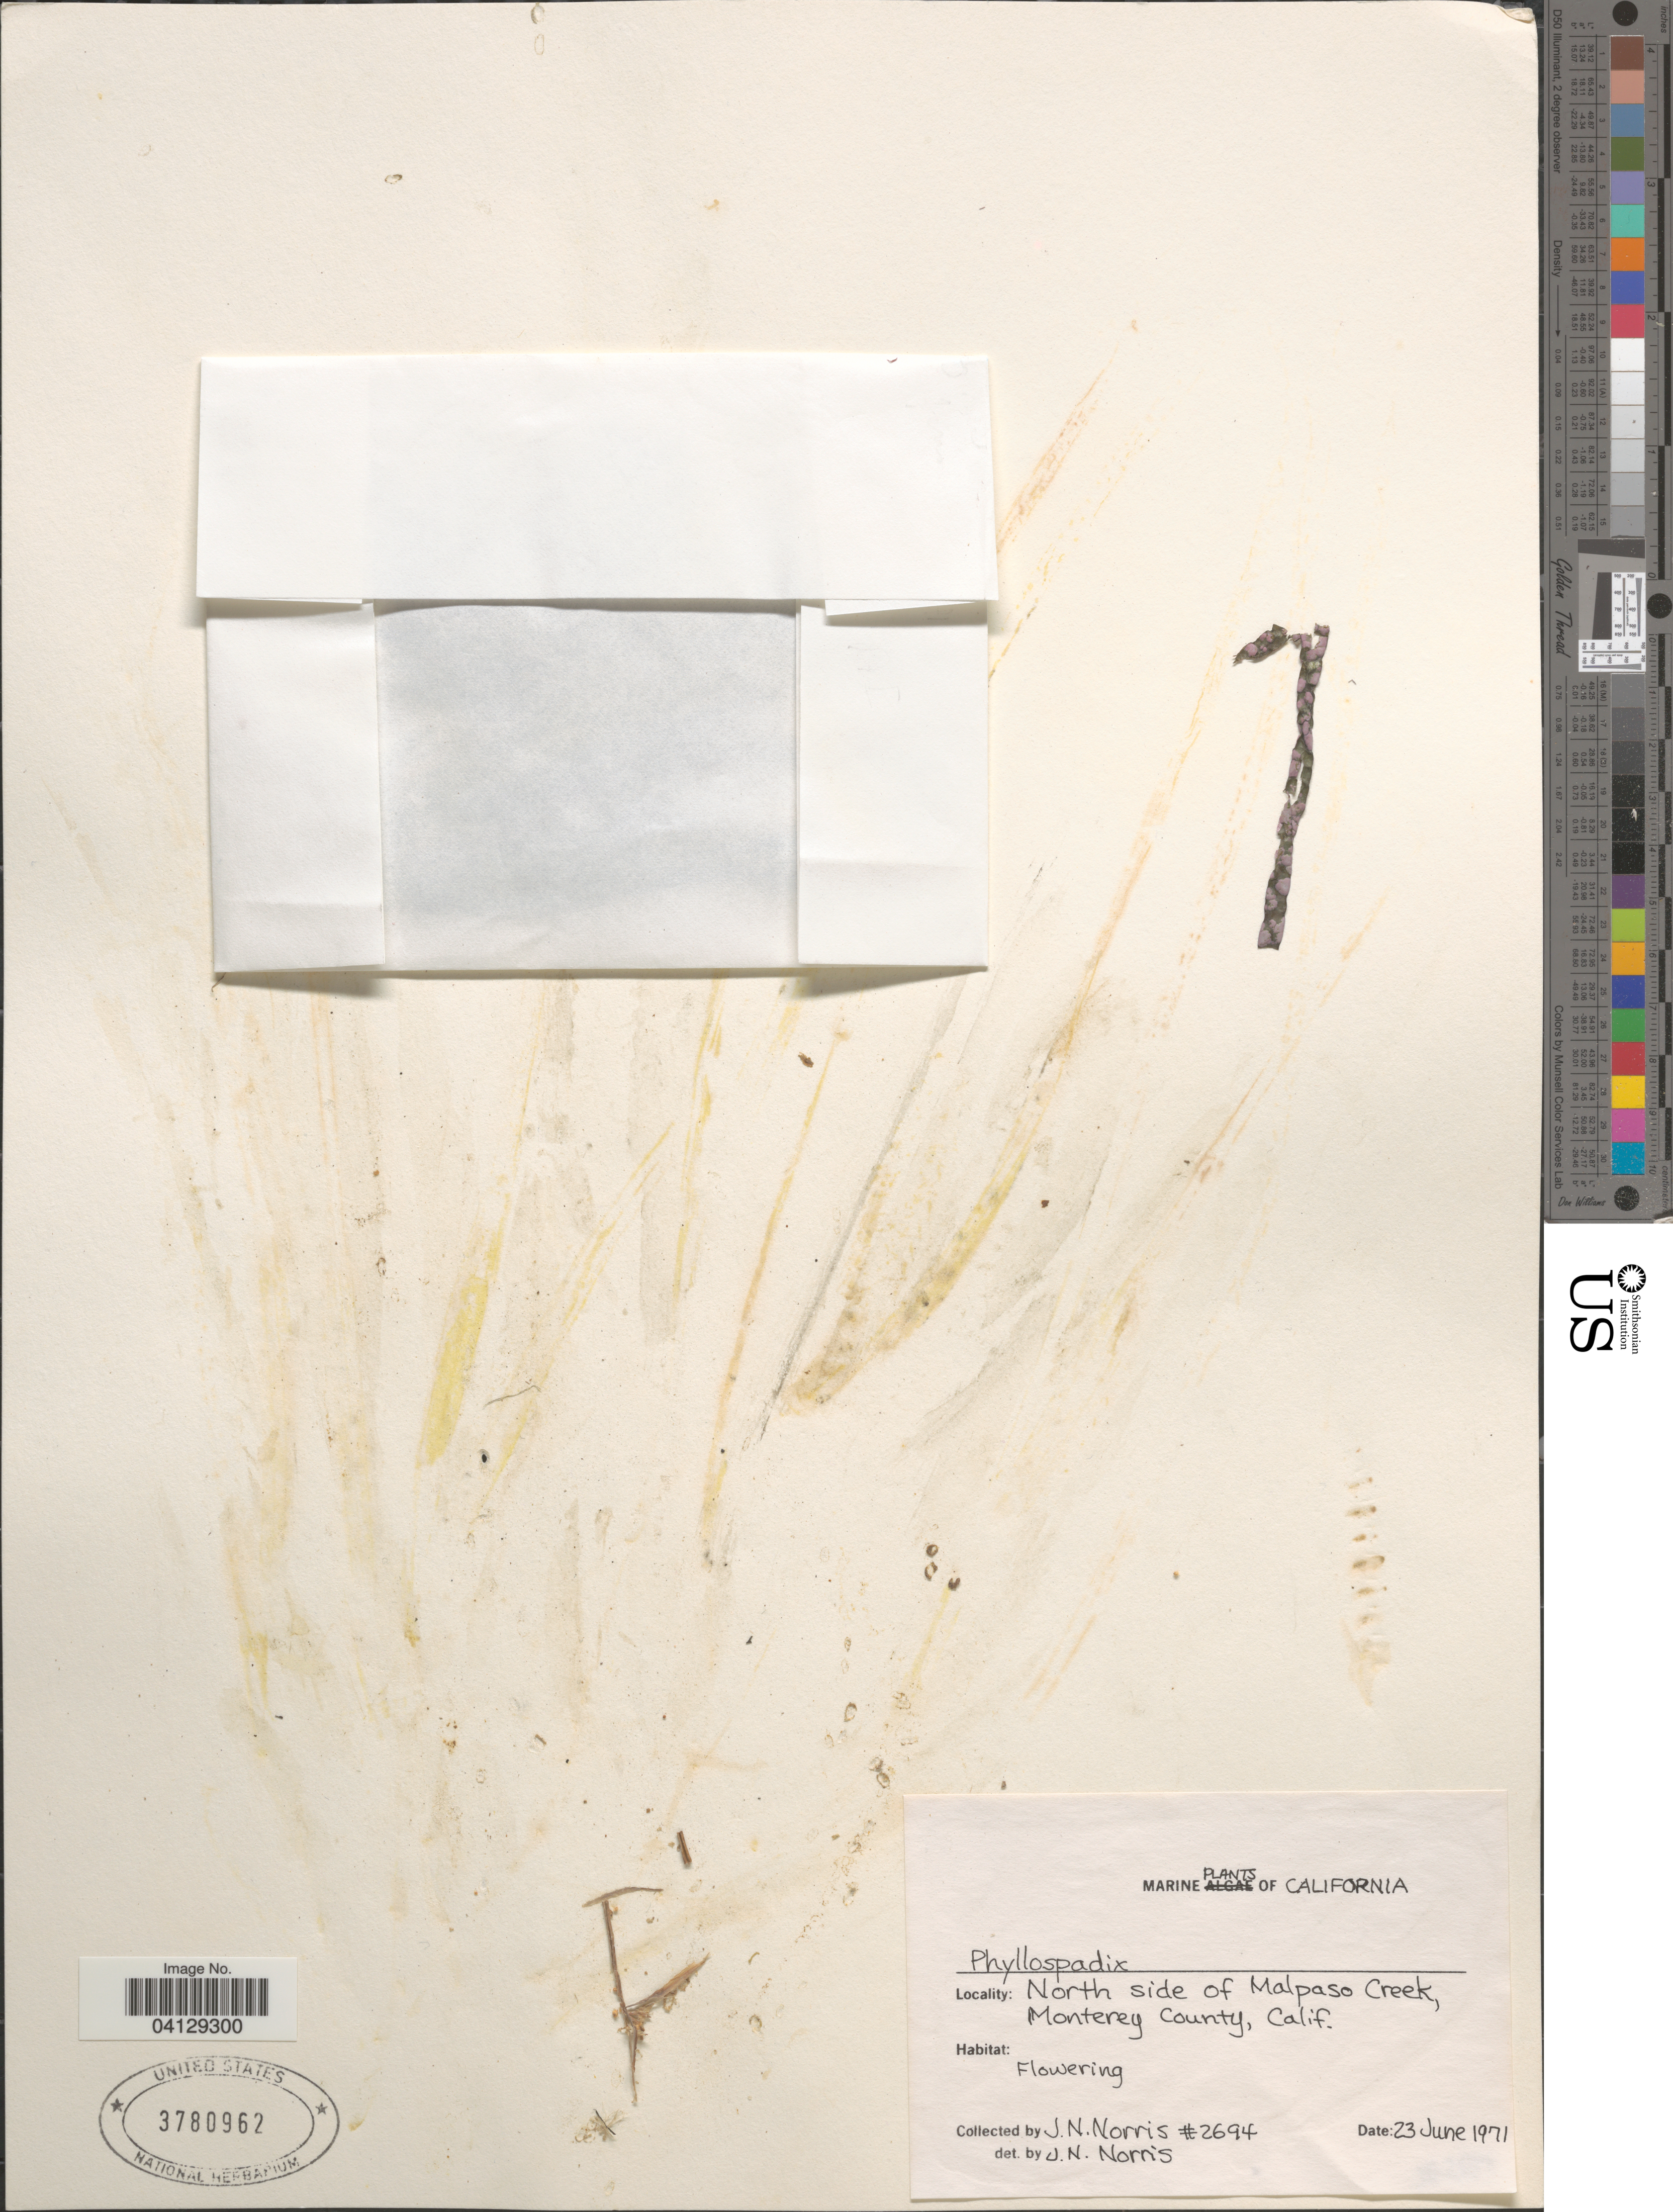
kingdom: Plantae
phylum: Tracheophyta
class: Liliopsida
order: Alismatales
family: Zosteraceae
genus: Phyllospadix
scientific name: Phyllospadix sp.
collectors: J. Norris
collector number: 2694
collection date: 1971-06-23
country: United States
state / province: California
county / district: Monterey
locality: North side of Malpaso Creek, Monterey County.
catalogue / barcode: US 3780962